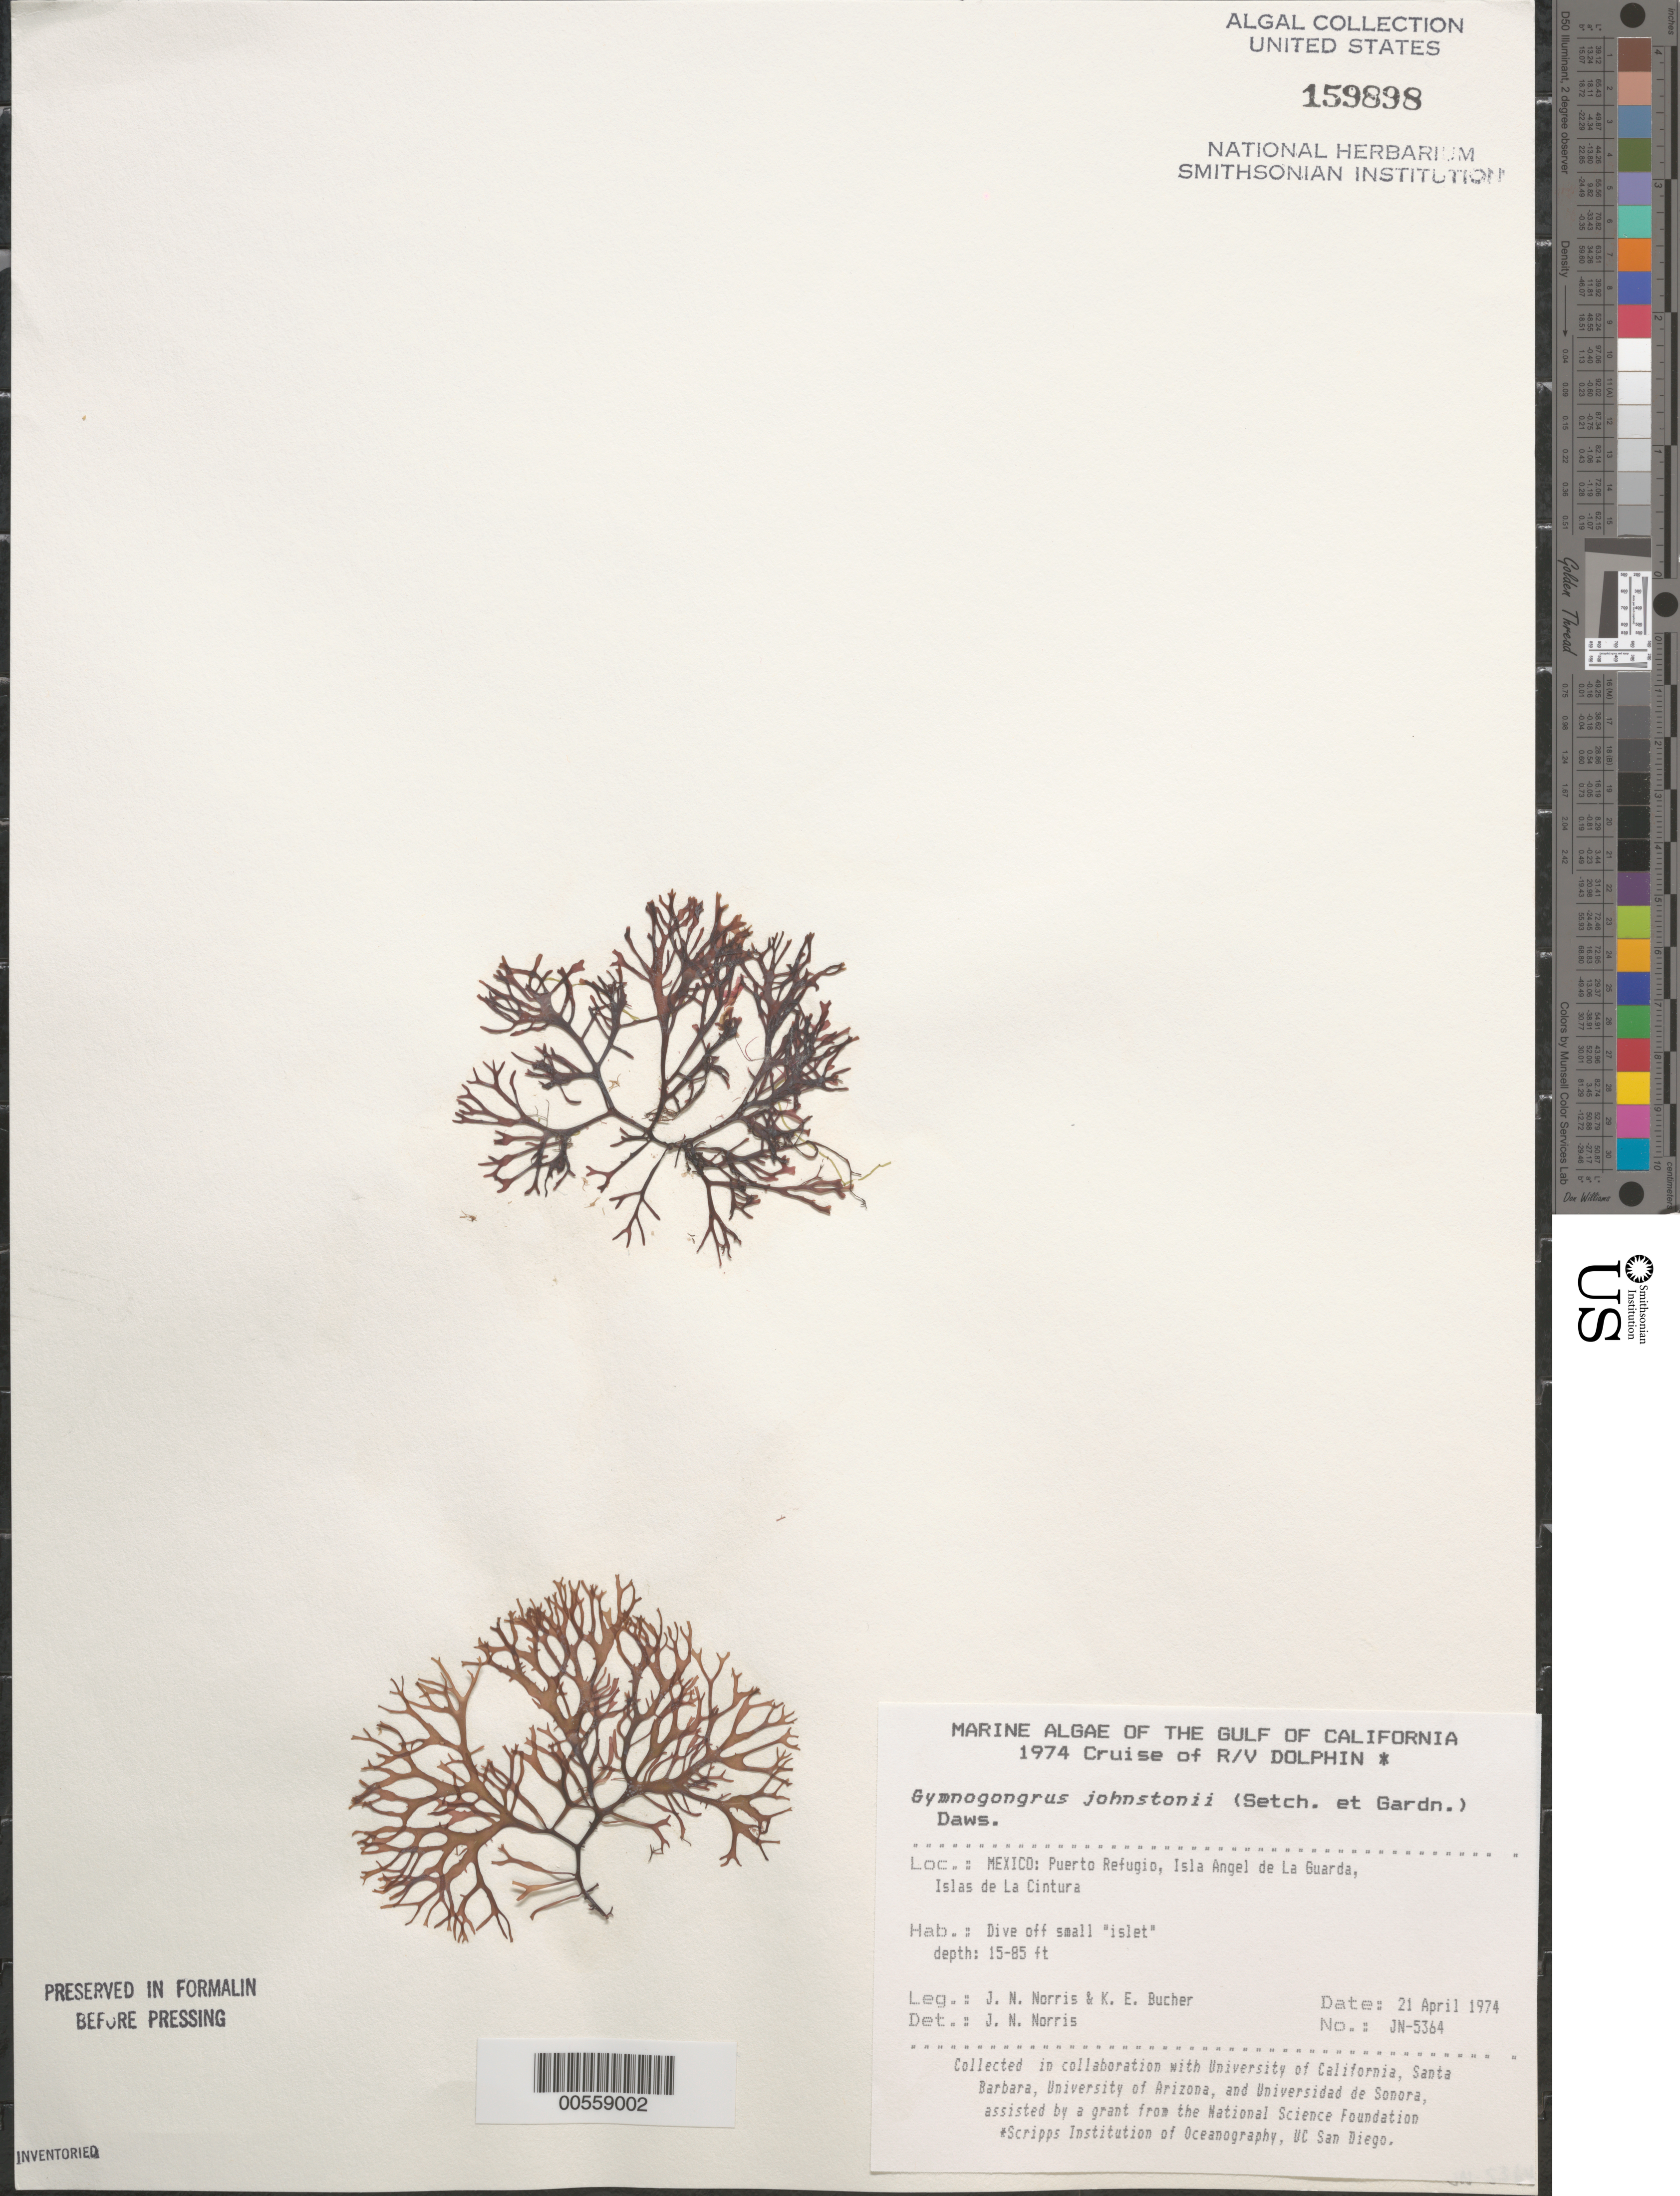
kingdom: Plantae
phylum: Rhodophyta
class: Florideophyceae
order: Gigartinales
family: Phyllophoraceae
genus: Gymnogongrus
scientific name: Gymnogongrus johnstonii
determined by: Norris, James N.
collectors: J. N. Norris & K. E. Bucher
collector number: JN-5364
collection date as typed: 21 Apr 1974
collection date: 1974-04-21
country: Mexico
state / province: Baja California Norte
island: Isla Angel de la Guarda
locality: Puerto Refugio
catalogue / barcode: US 159898